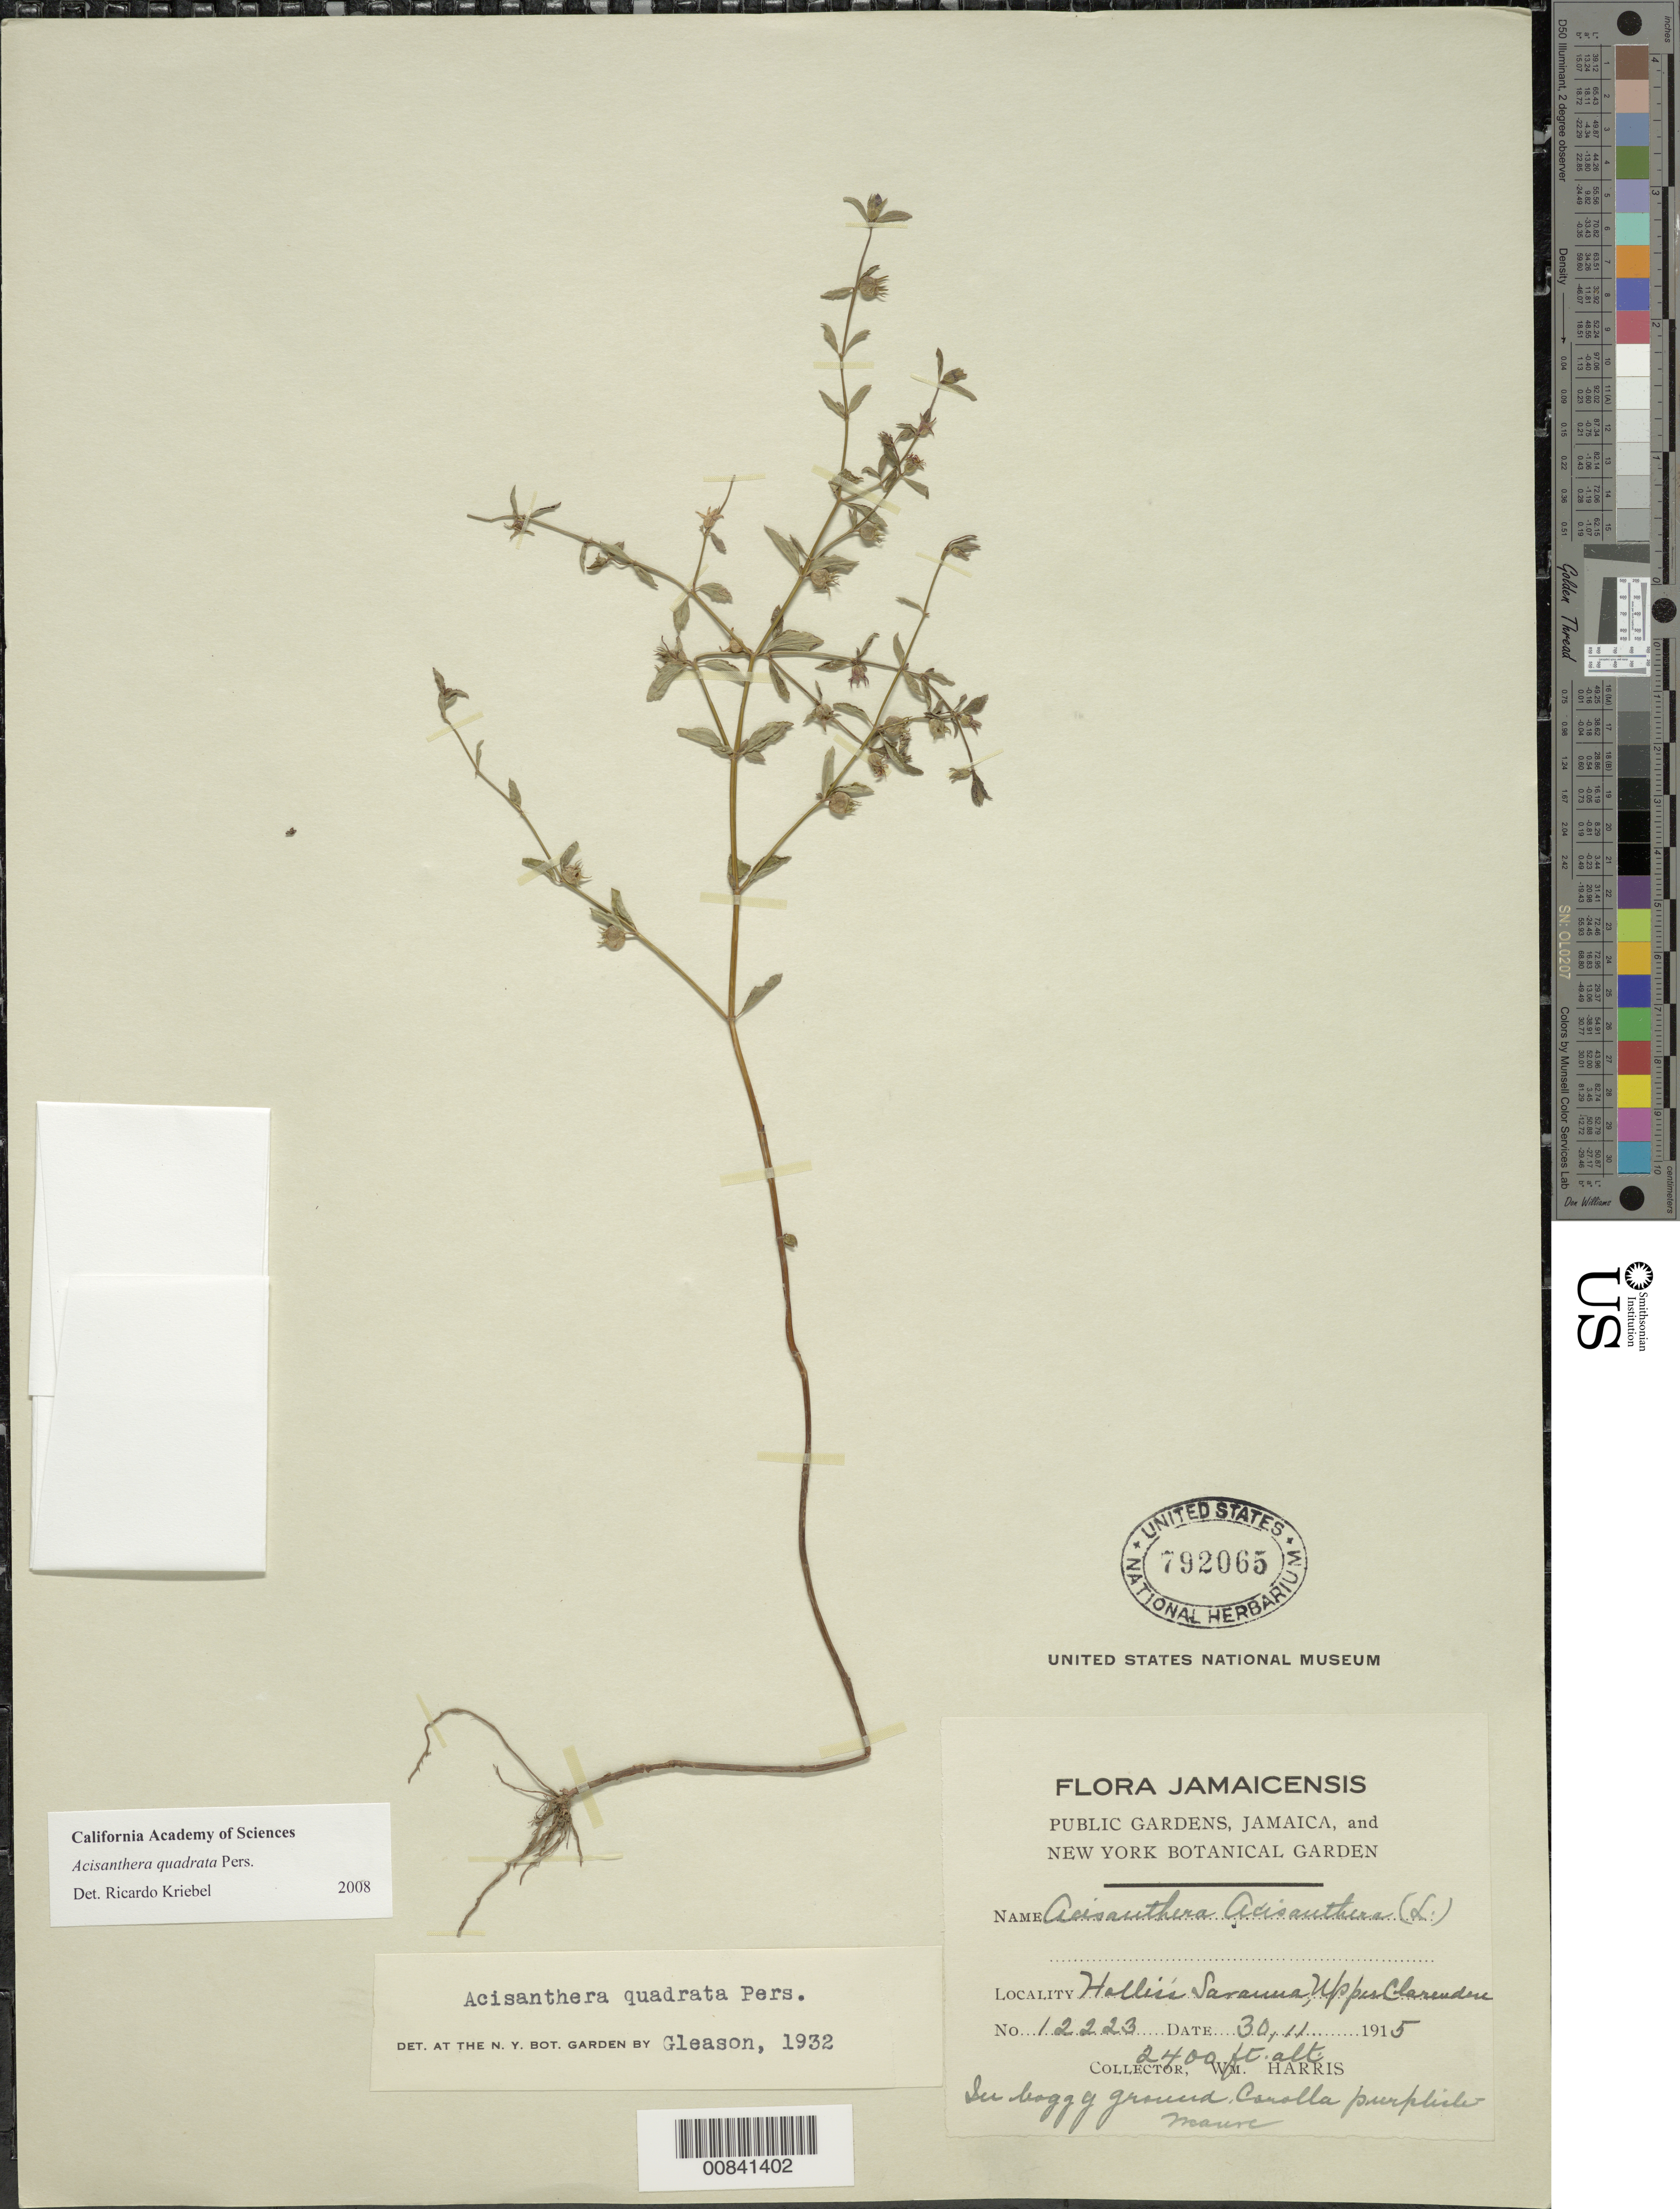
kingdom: Plantae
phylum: Tracheophyta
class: Magnoliopsida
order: Myrtales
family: Melastomataceae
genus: Acisanthera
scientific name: Acisanthera erecta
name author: Gleason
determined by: Nunes da Silva, Diego, (RB), Jardim Botanico do Rio de Janeiro - Herbario (BRAZIL)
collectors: W. H. Harris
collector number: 12223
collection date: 1915-11-30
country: Jamaica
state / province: Clarendon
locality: Hollis's Savanna.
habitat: In boggy ground.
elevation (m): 732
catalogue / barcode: US 792065